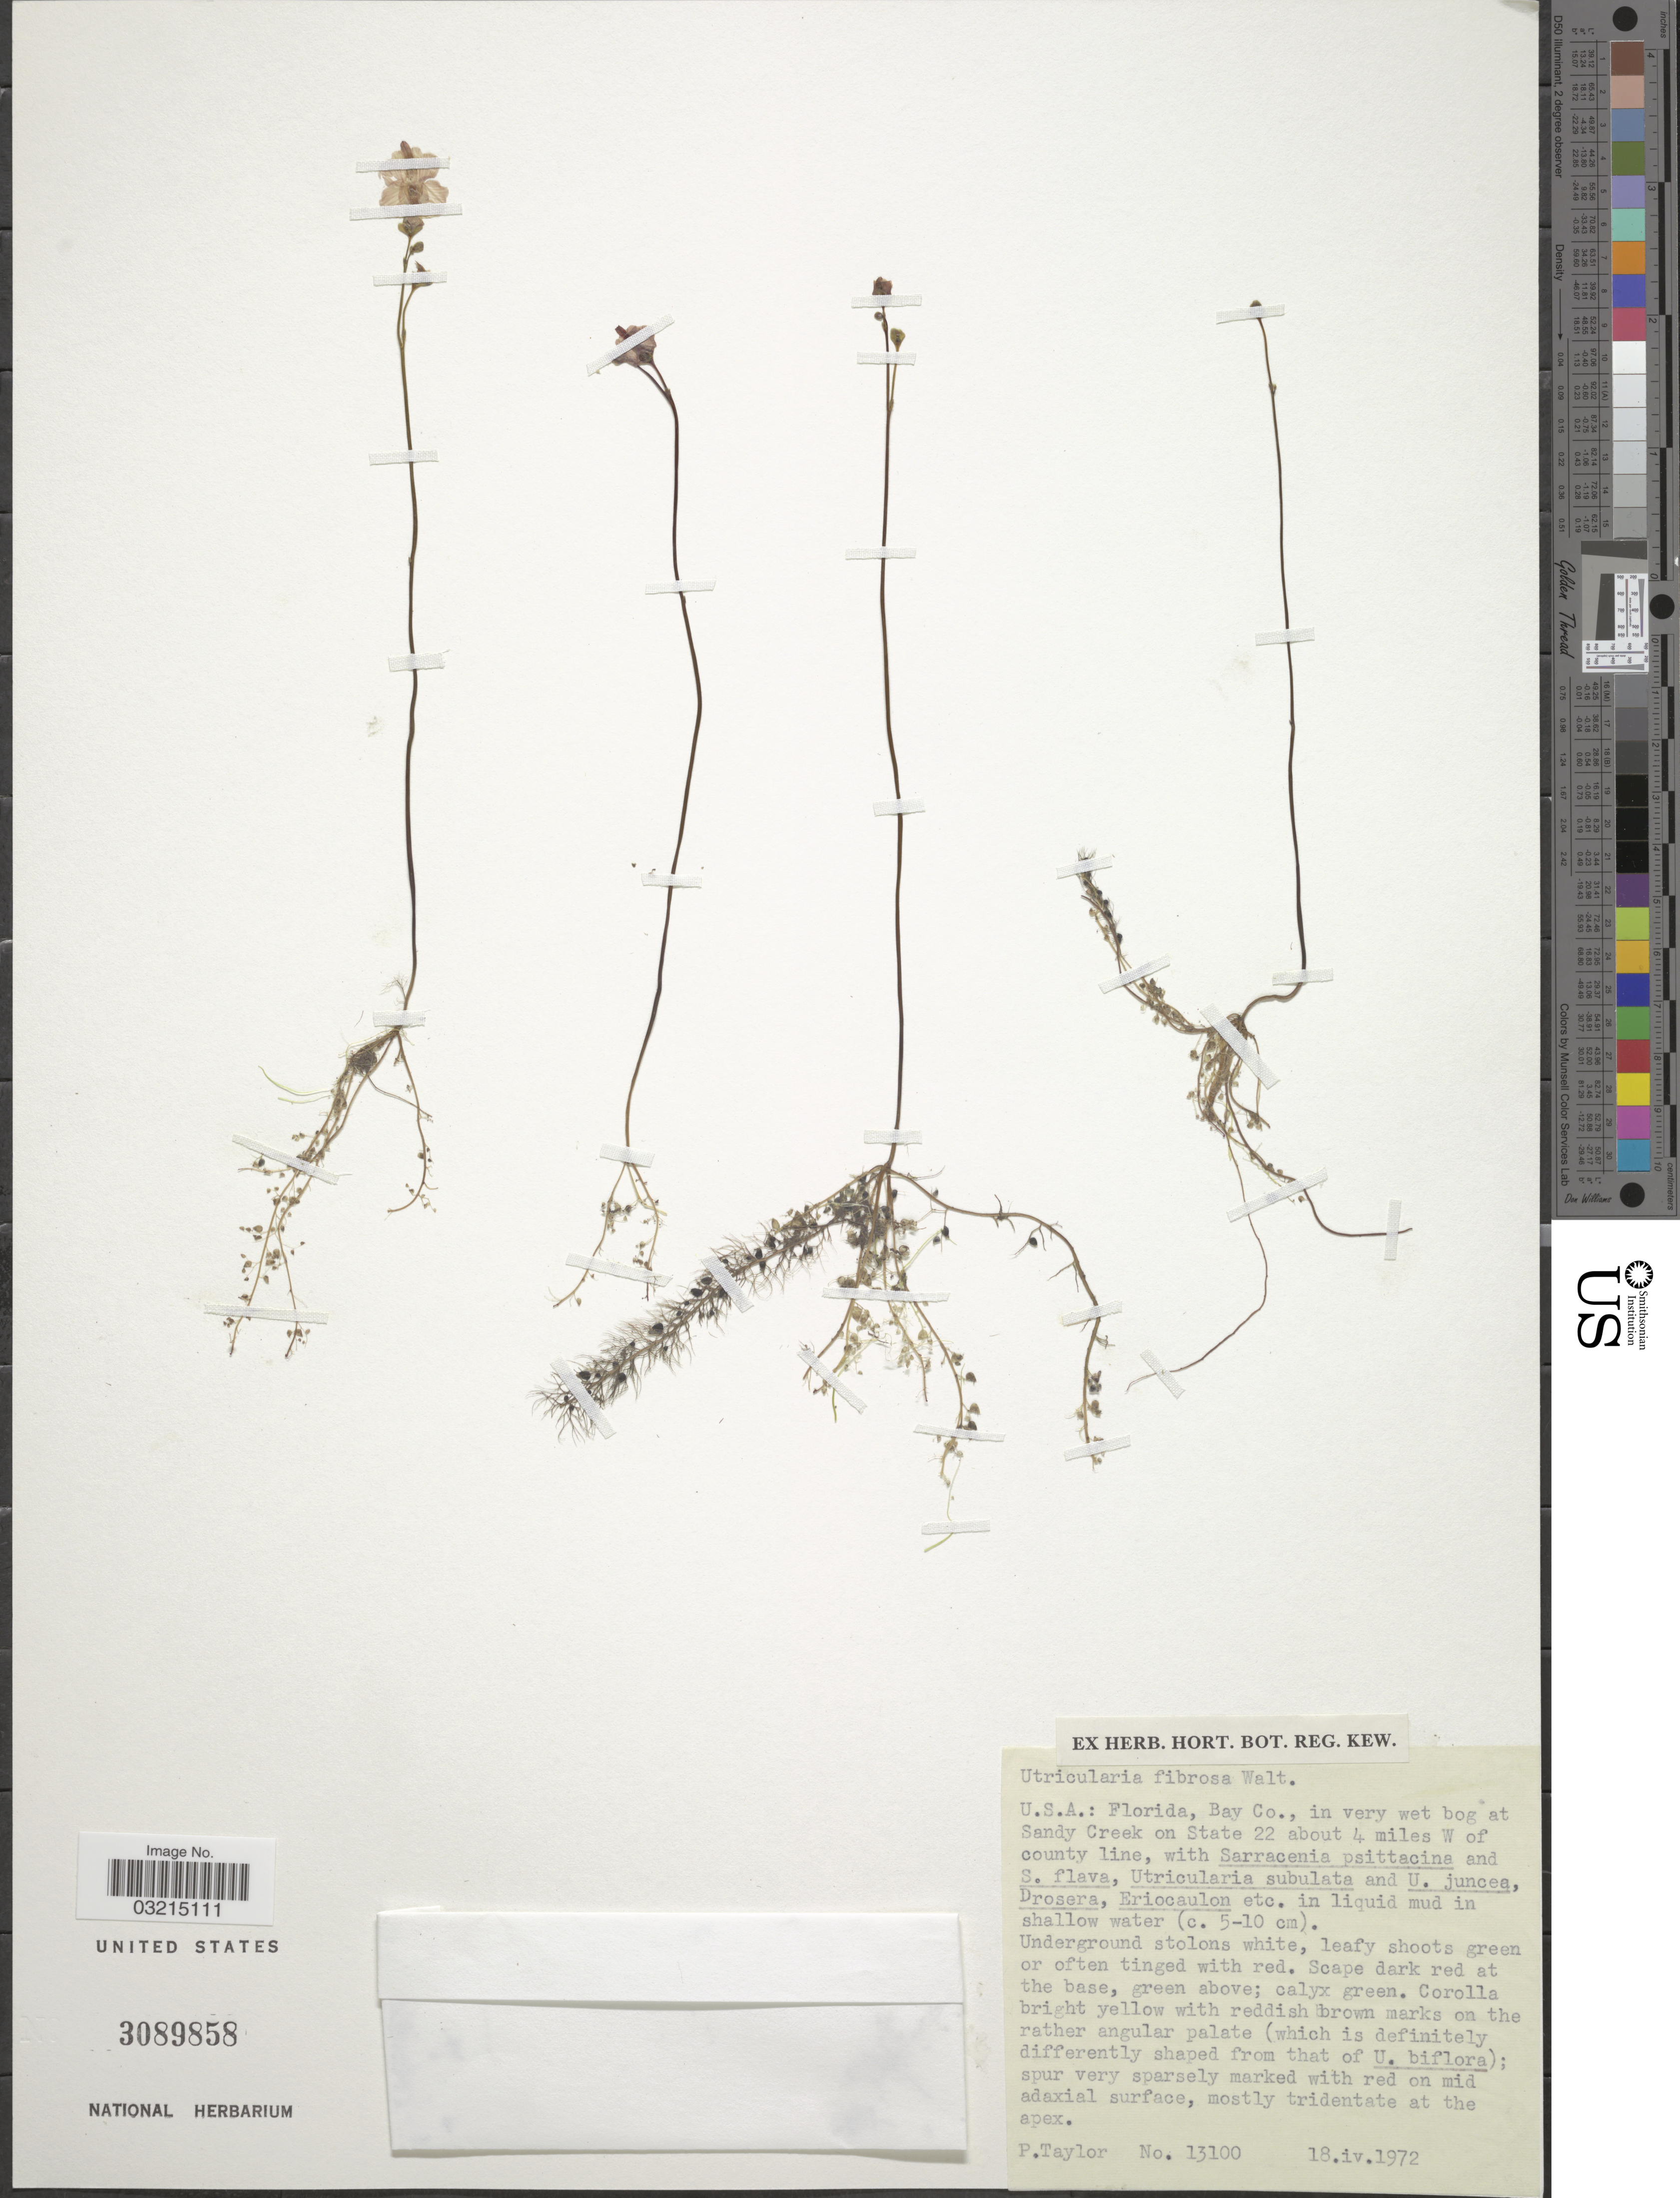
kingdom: Plantae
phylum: Tracheophyta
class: Magnoliopsida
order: Lamiales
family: Lentibulariaceae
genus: Utricularia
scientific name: Utricularia gibba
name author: L.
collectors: P. Taylor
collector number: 13100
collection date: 1972-04-18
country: United States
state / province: Florida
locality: Bay Co., in very wet bog at Sandy Creek on State 22 about 4 miles W of county line.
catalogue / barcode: US 3089858